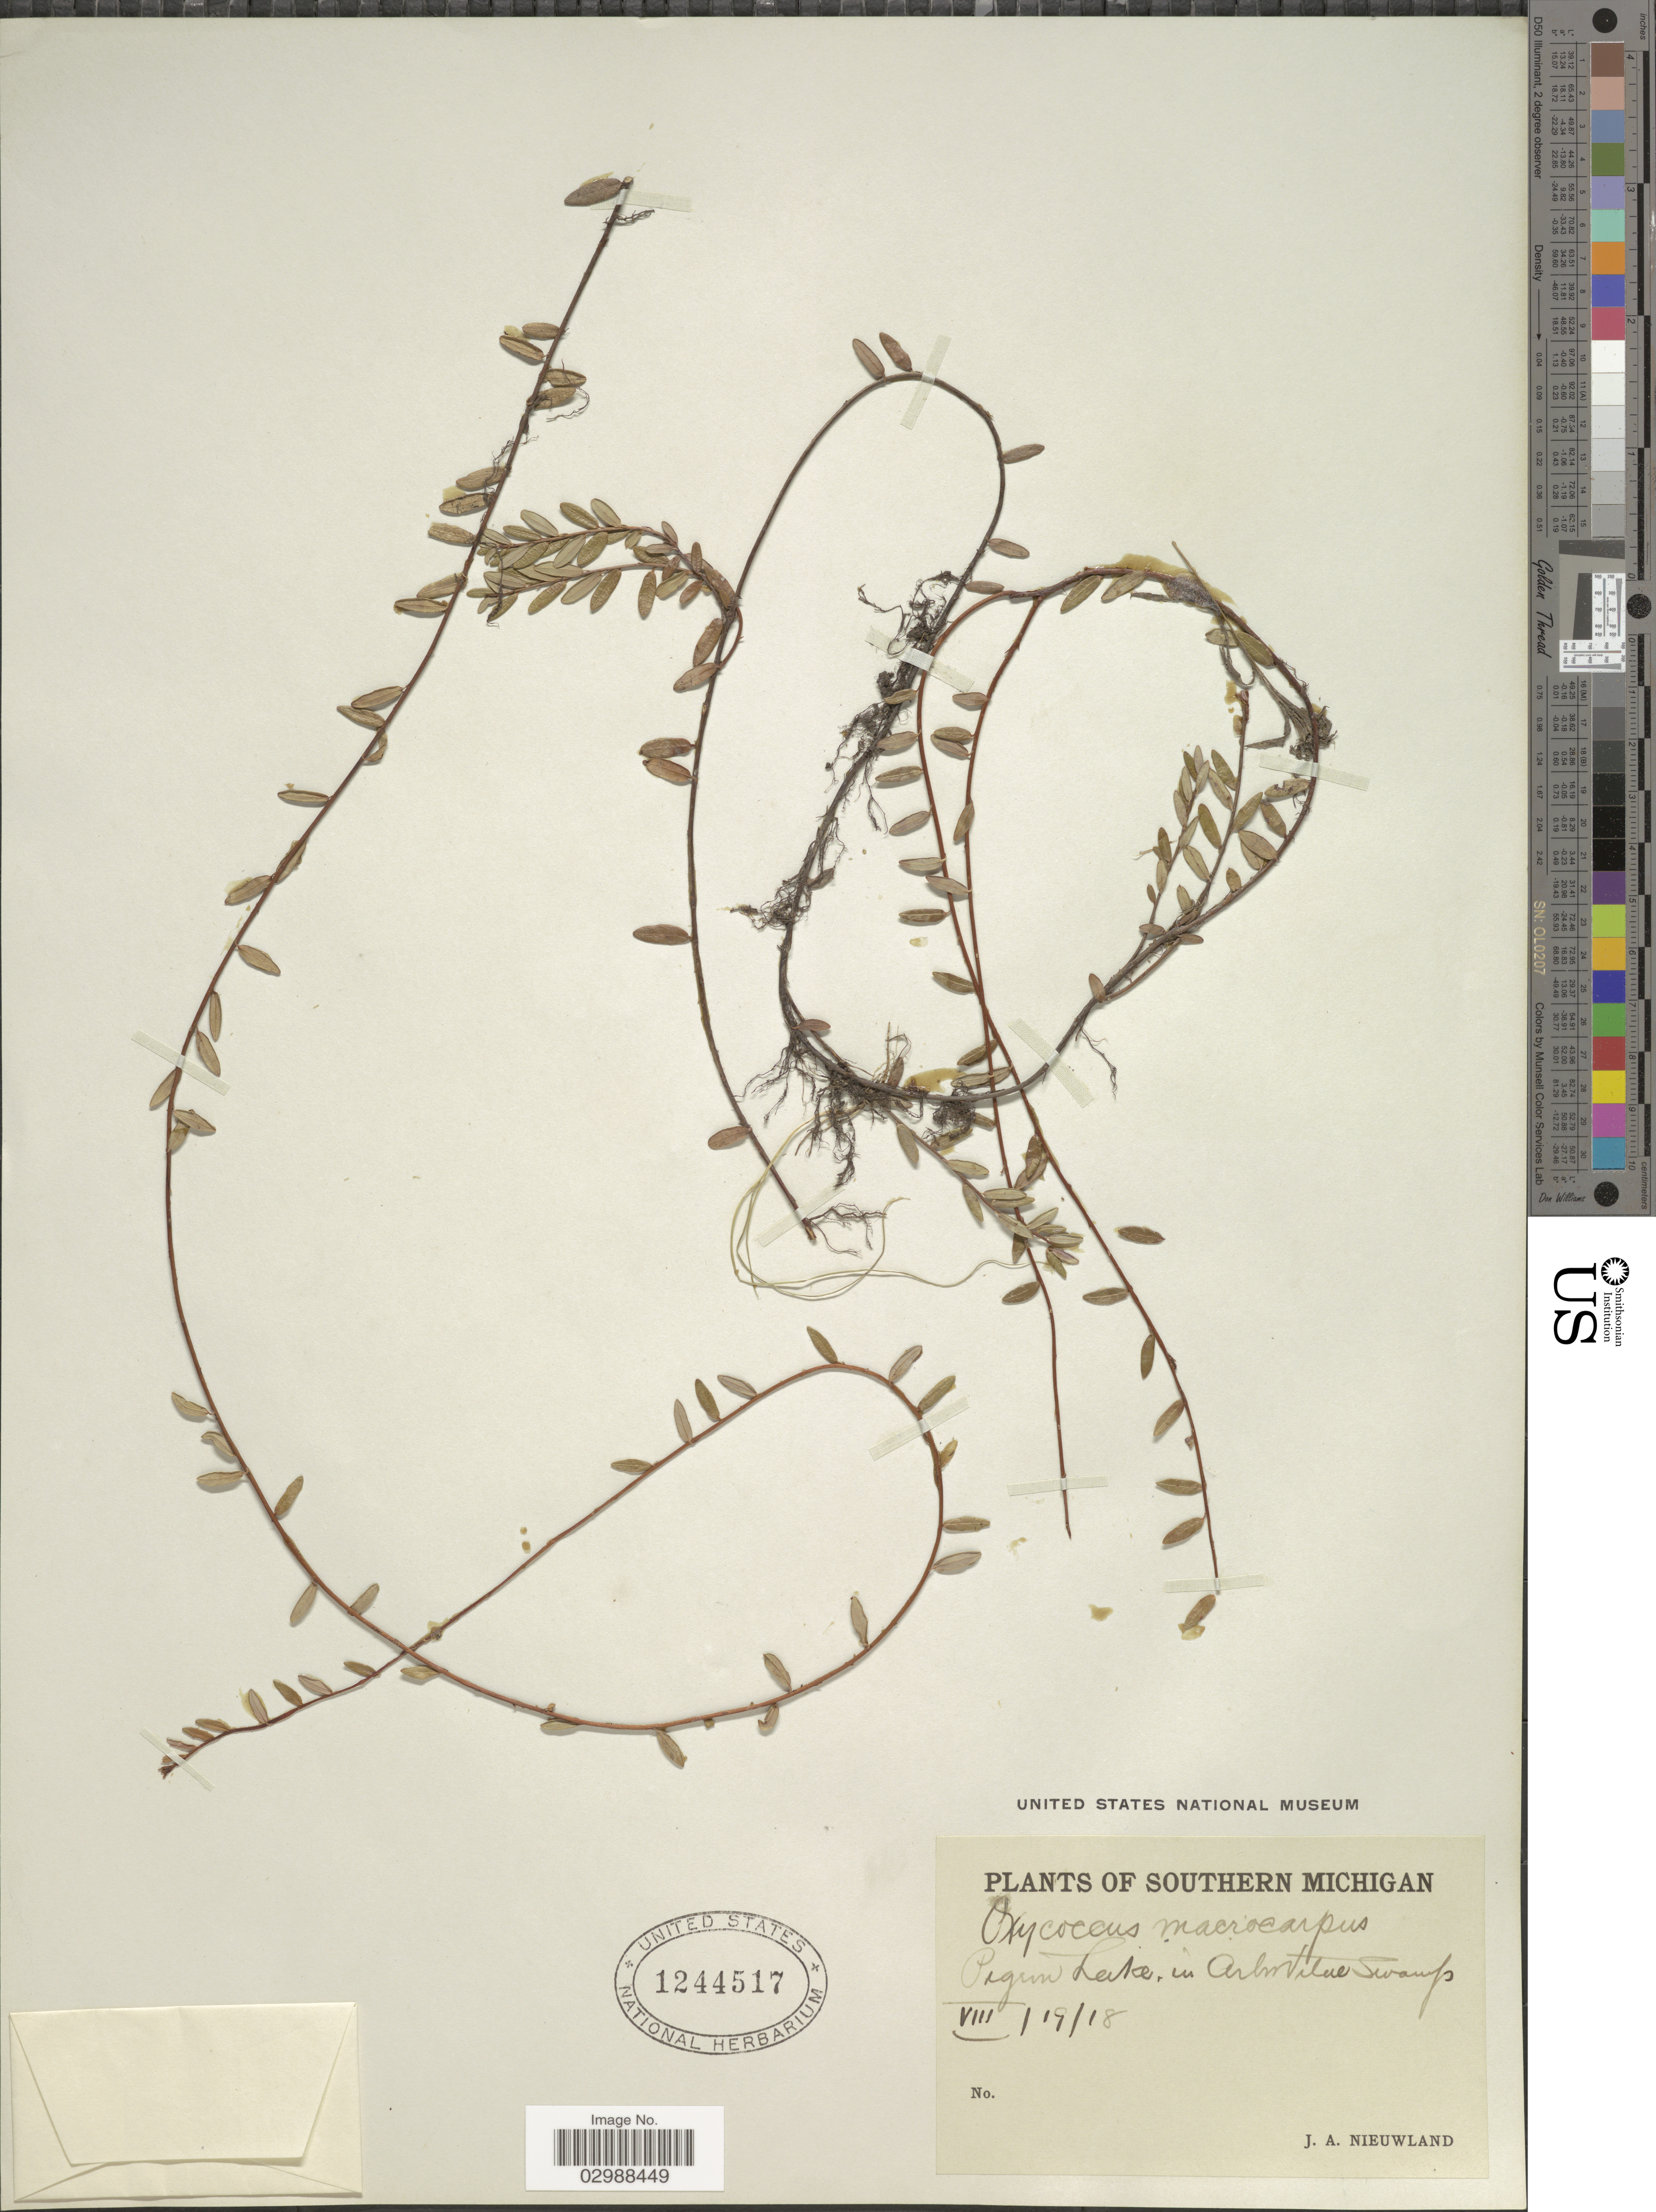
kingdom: Plantae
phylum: Tracheophyta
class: Magnoliopsida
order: Ericales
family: Ericaceae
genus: Vaccinium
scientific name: Vaccinium macrocarpon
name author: Aiton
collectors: J. A. Nieuwland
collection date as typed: Transcribed d/m/y: 19/8/18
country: United States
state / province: Michigan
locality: Southern Michigan, Pigeon Lake, in Arbor Vitae Swamp.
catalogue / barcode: US 1244517